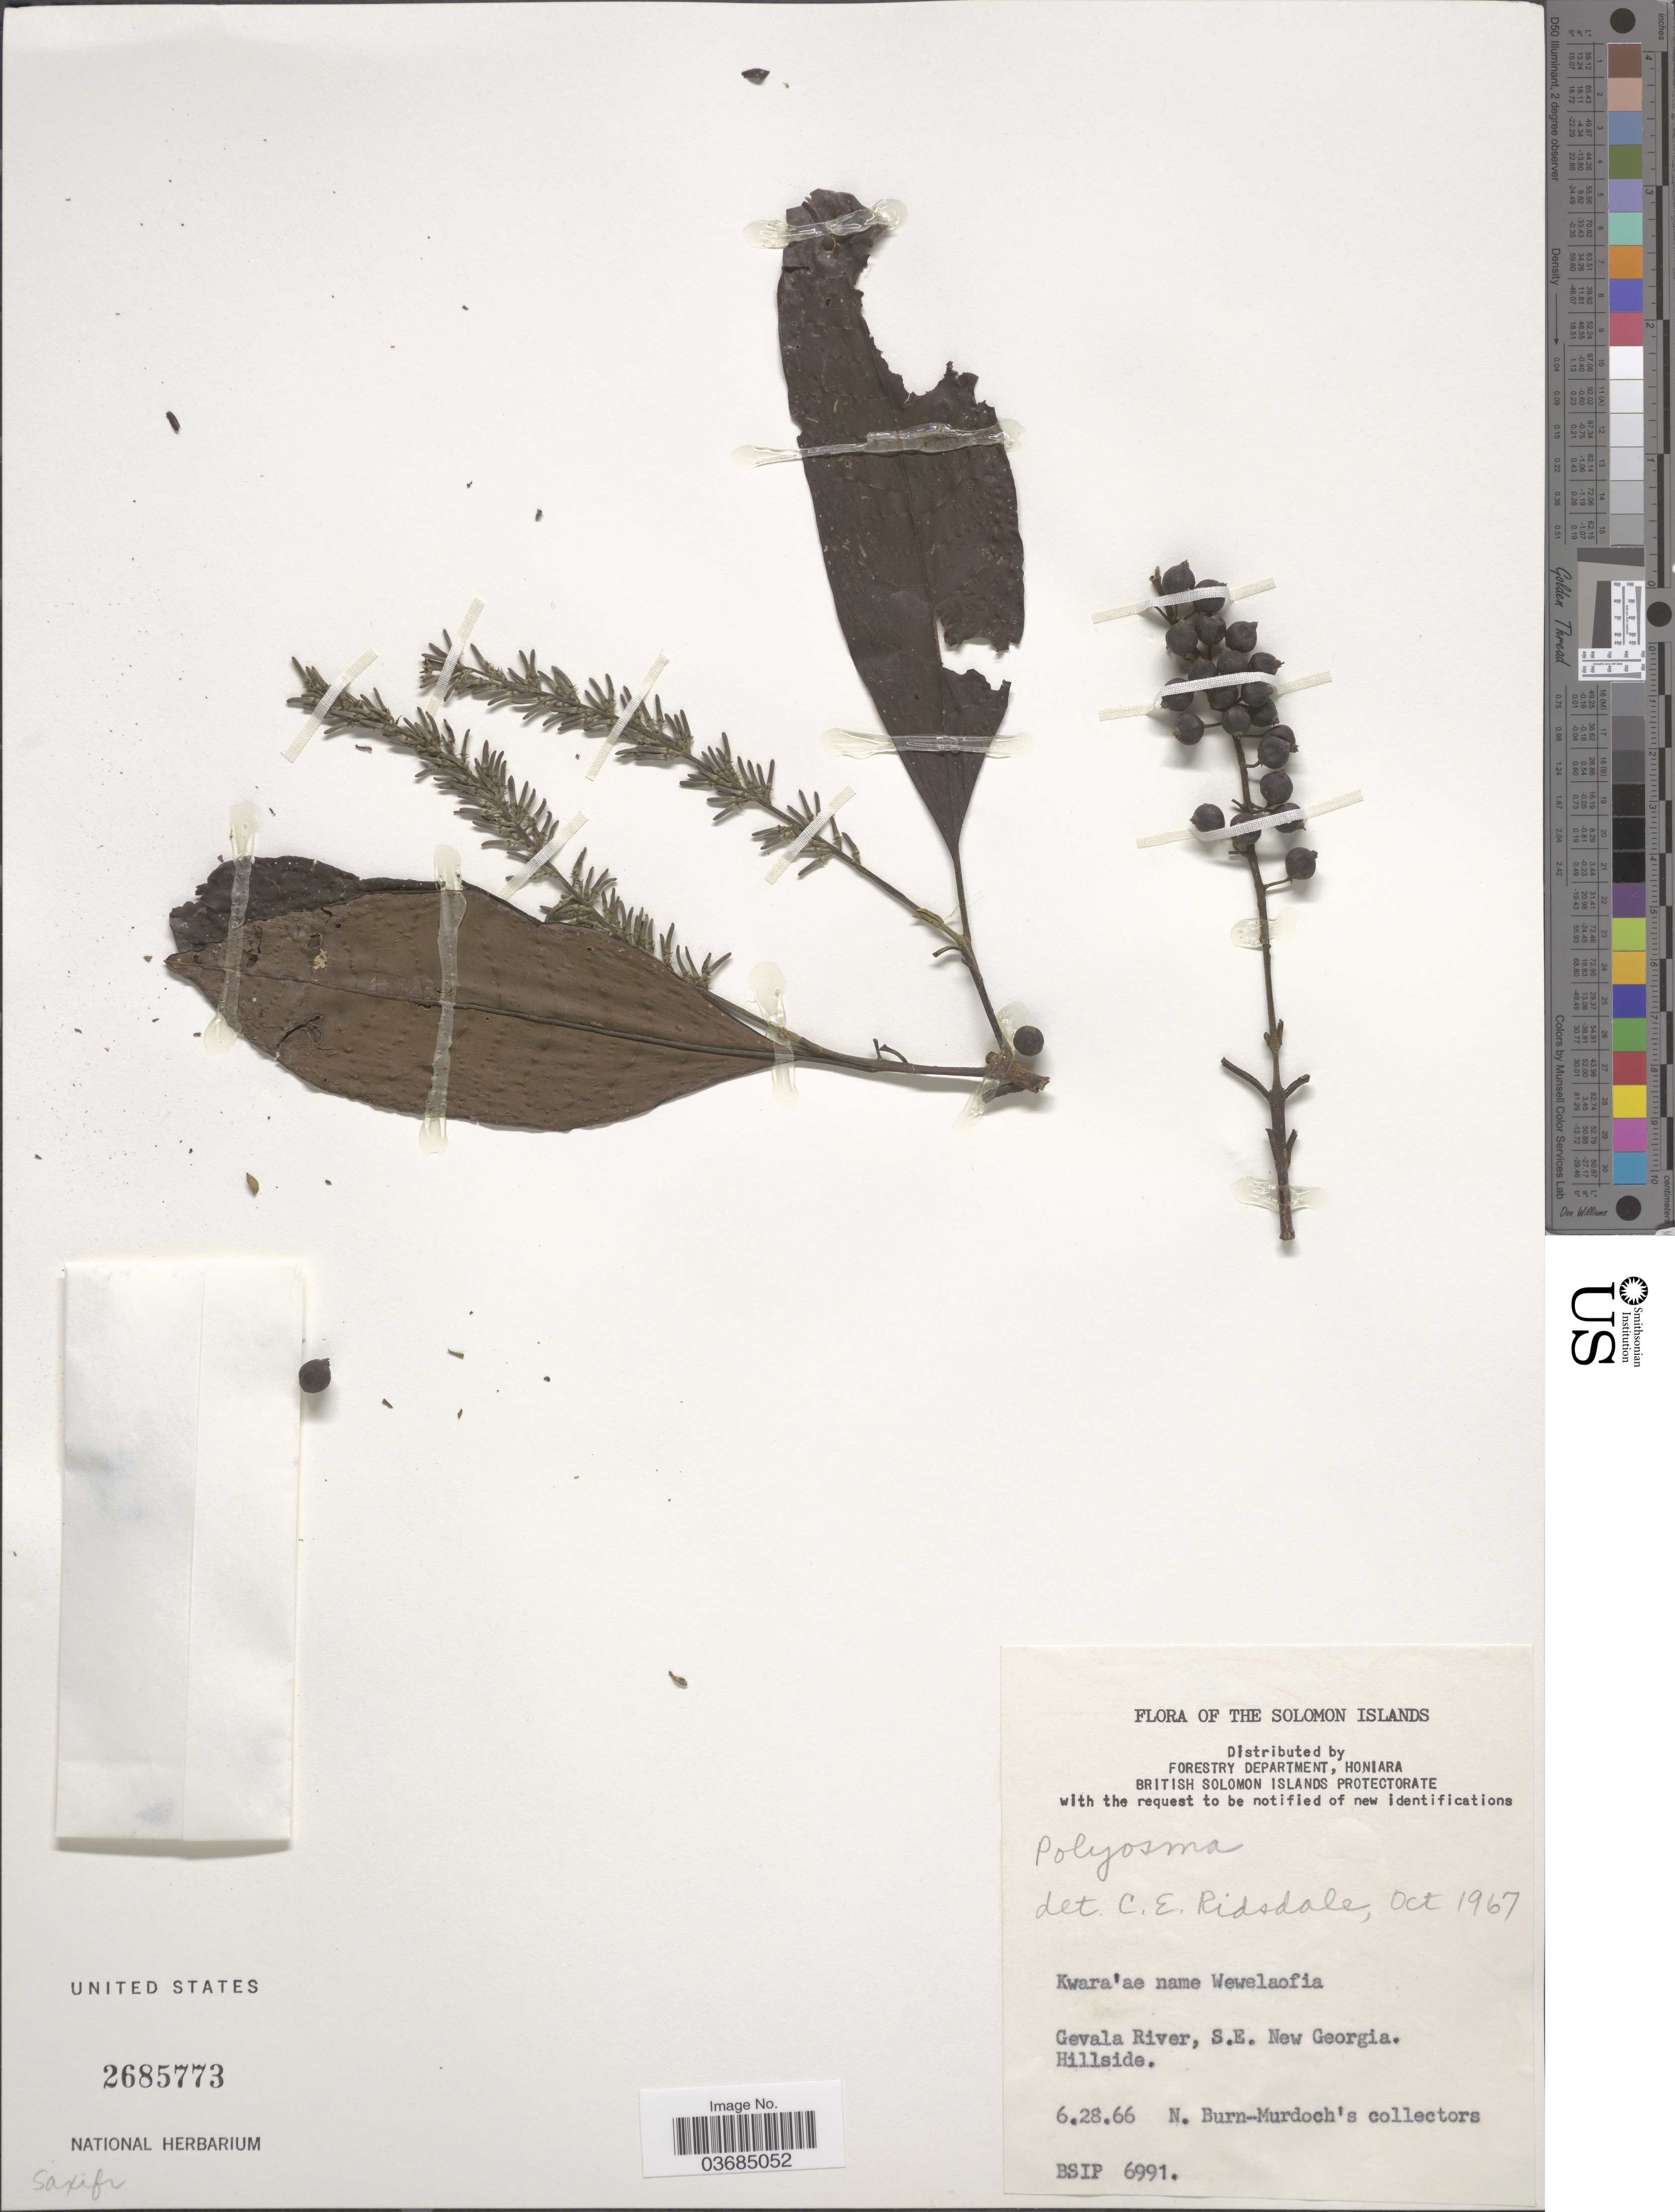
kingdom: Plantae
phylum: Tracheophyta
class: Magnoliopsida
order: Escalloniales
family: Escalloniaceae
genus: Polyosma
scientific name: Polyosma sp.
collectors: N. Burn-Murdoch's collectors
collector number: BSIP6991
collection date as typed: Transcribed d/m/y: 28/6/66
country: Solomon Islands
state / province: Solomon Islands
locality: Gevala River, S. E. New Georgia. Hillside.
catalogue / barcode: US 2685773